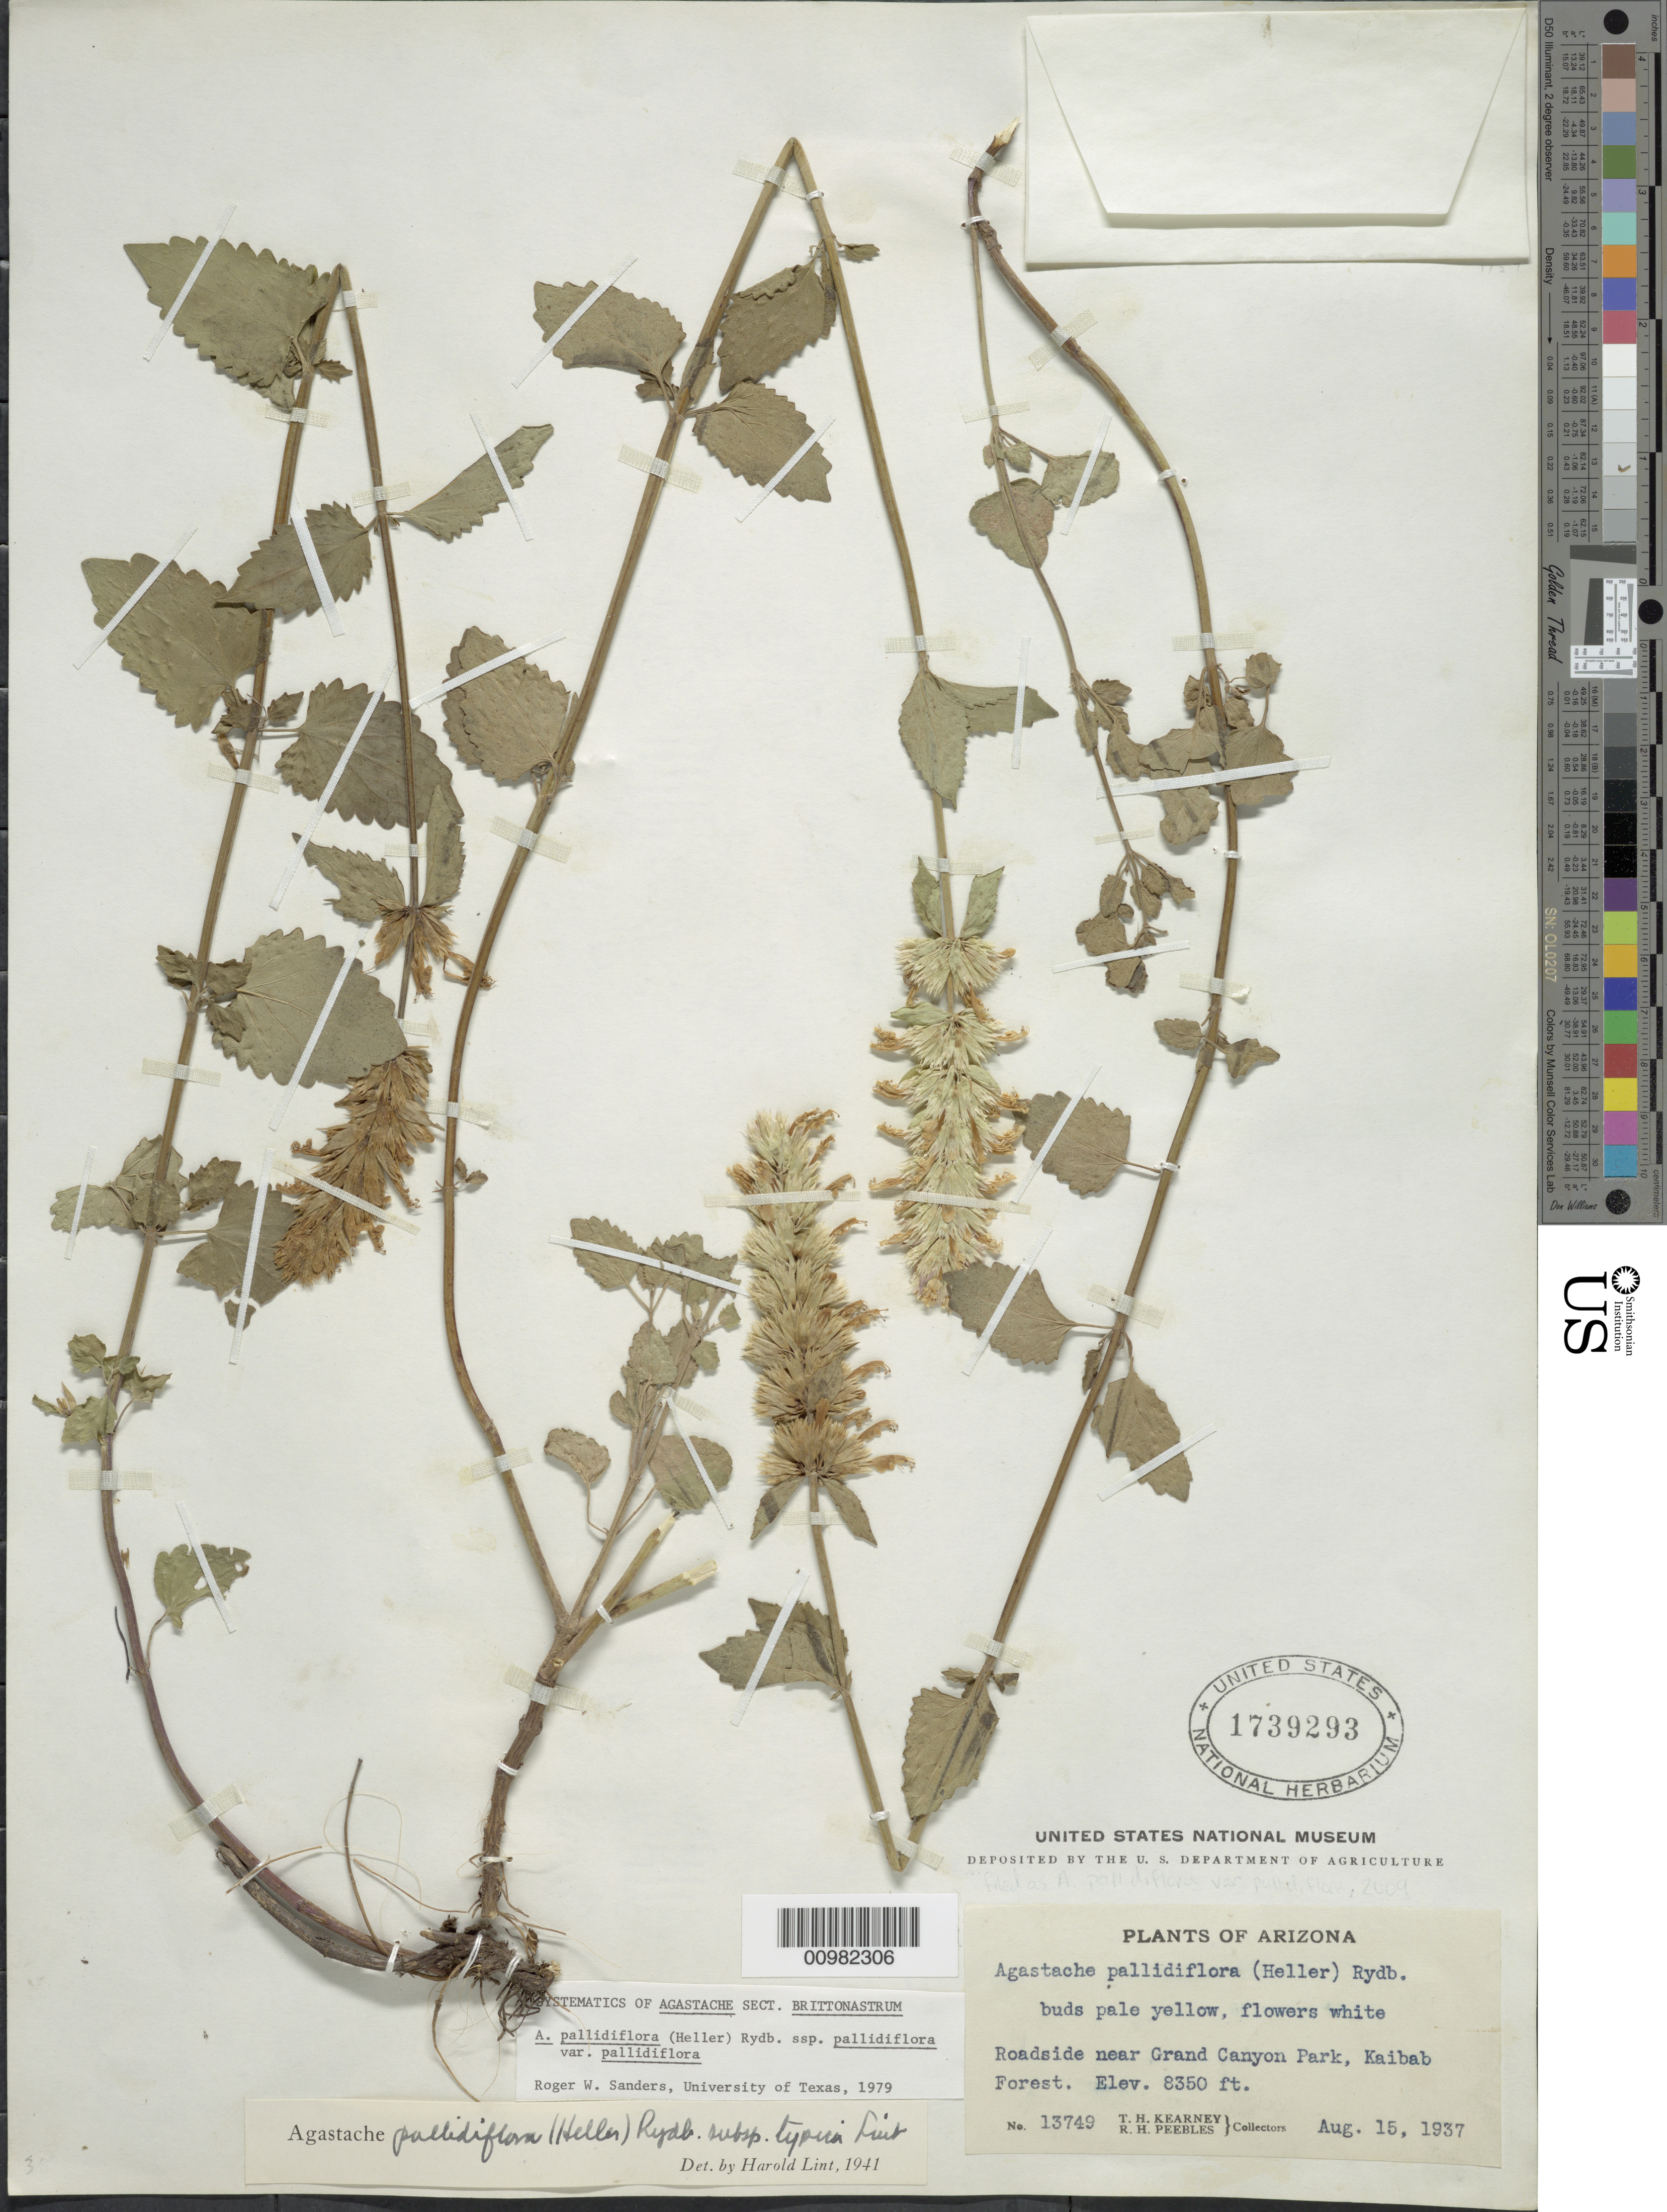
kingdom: Plantae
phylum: Tracheophyta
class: Magnoliopsida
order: Lamiales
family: Lamiaceae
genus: Agastache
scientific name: Agastache pallidiflora var. pallidiflora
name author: (A. Heller) Rydb.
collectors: T. H. Kearney & R. H. Peebles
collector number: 13749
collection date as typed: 15 Aug 1937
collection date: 1937-08-15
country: United States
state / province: Arizona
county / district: Coconino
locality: Roadside near Grand Canyon Park; Kaibab Forest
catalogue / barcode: US 1739293